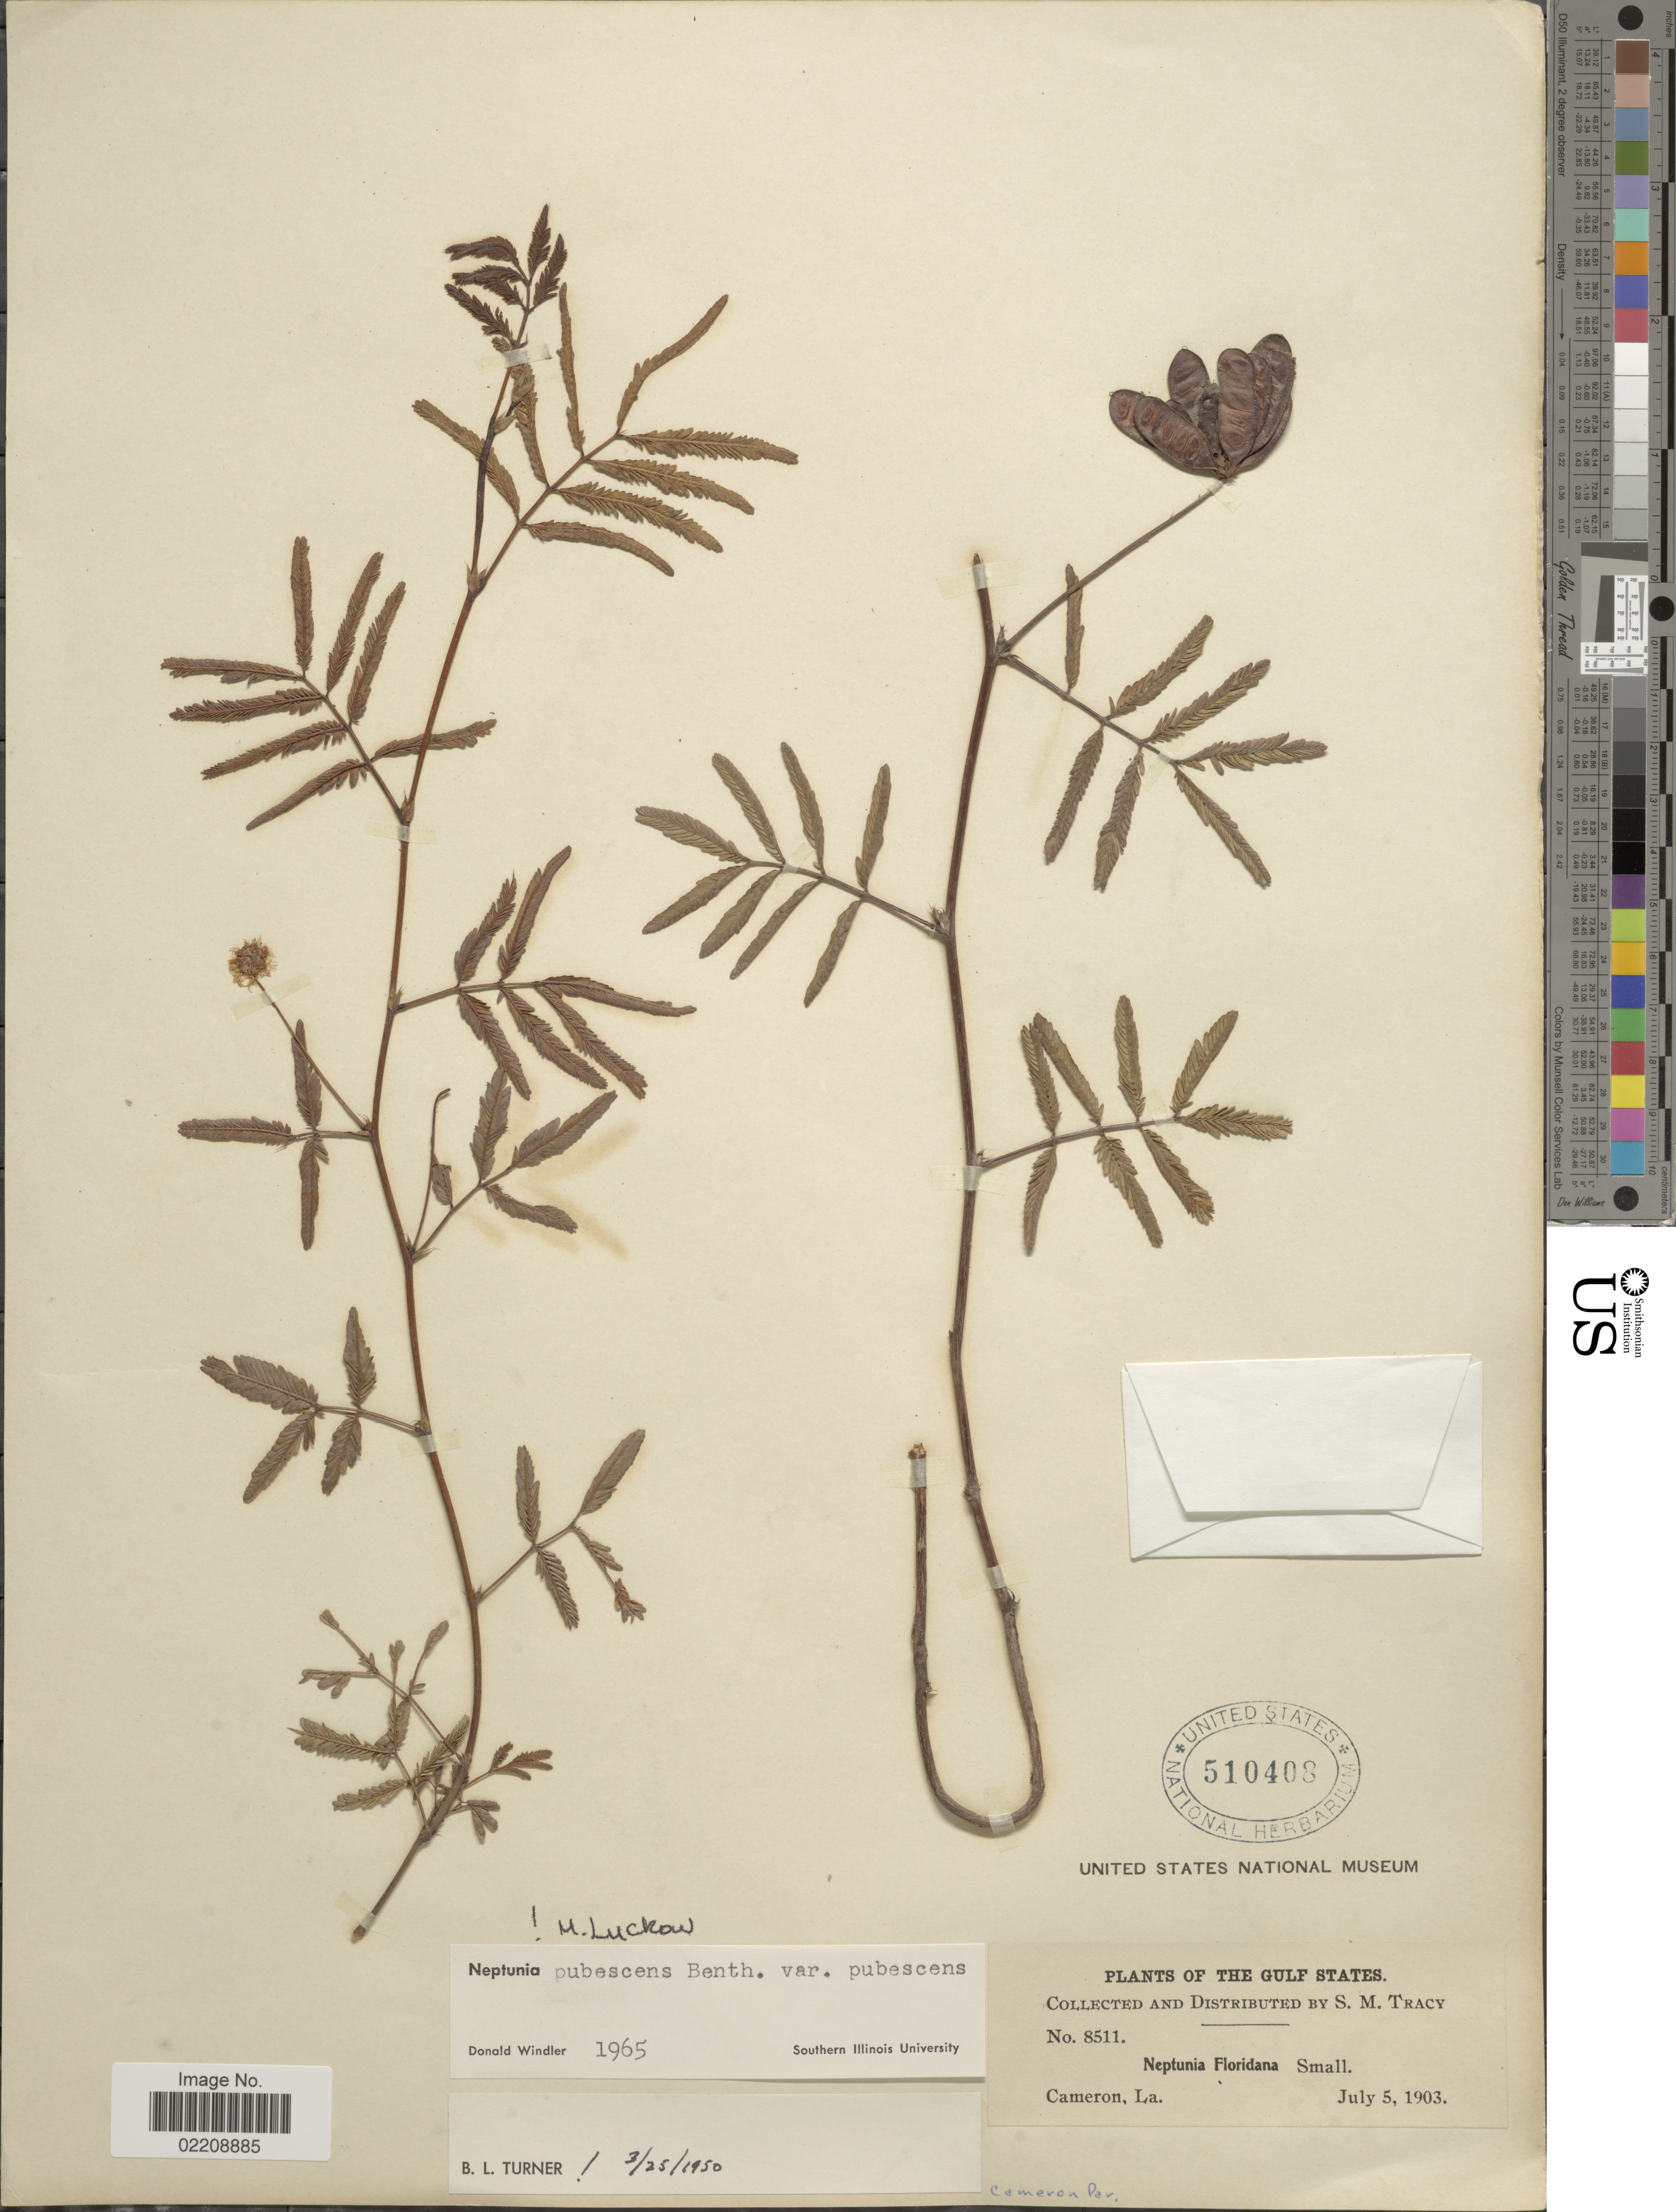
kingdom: Plantae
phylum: Tracheophyta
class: Magnoliopsida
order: Fabales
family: Fabaceae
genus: Neptunia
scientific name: Neptunia pubescens var. pubescens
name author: Benth.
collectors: S. M. Tracy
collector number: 8511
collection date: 1903-07-05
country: United States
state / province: Louisiana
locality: The Gulf States, Cameron, La.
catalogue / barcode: US 510408